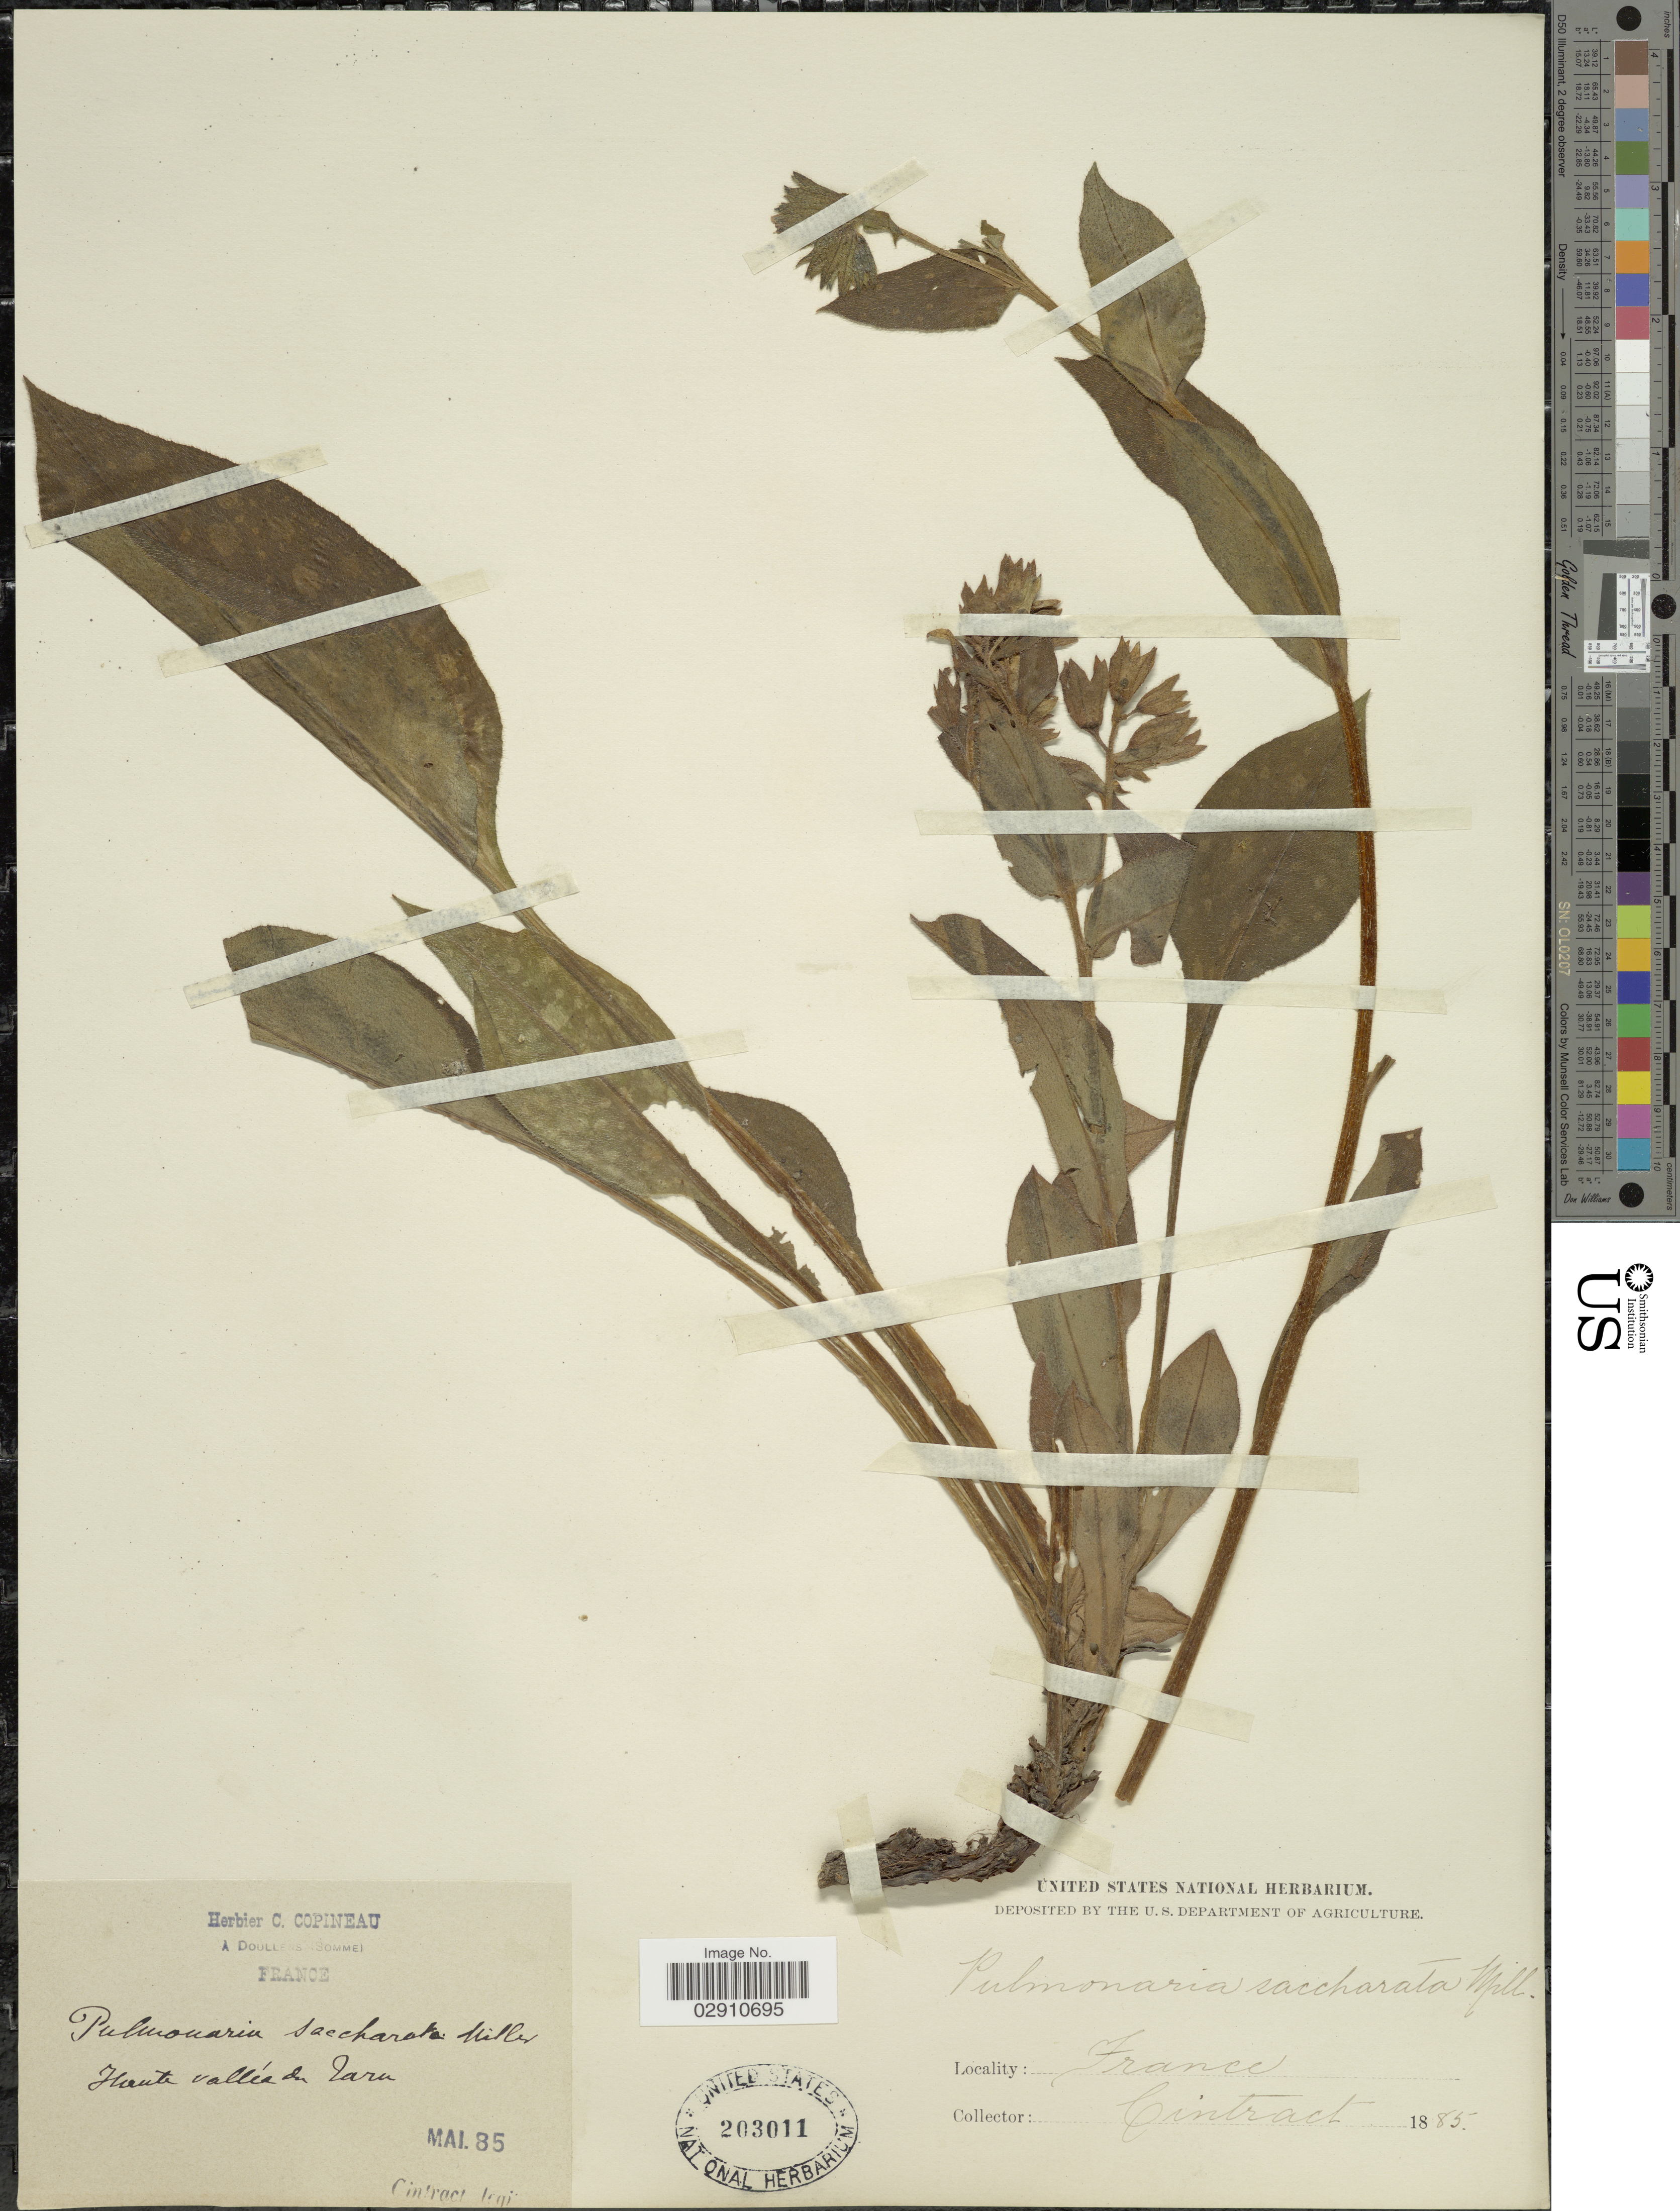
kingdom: Plantae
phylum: Tracheophyta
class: Magnoliopsida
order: Boraginales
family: Boraginaceae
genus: Pulmonaria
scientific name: Pulmonaria saccharata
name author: Mill.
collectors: Cintract, --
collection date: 1885-05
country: France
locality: Haute vallés du Tarn.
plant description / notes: Corrected "Haute vallée du Laru" to "Haute vallés du Tarn."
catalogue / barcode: US 203011